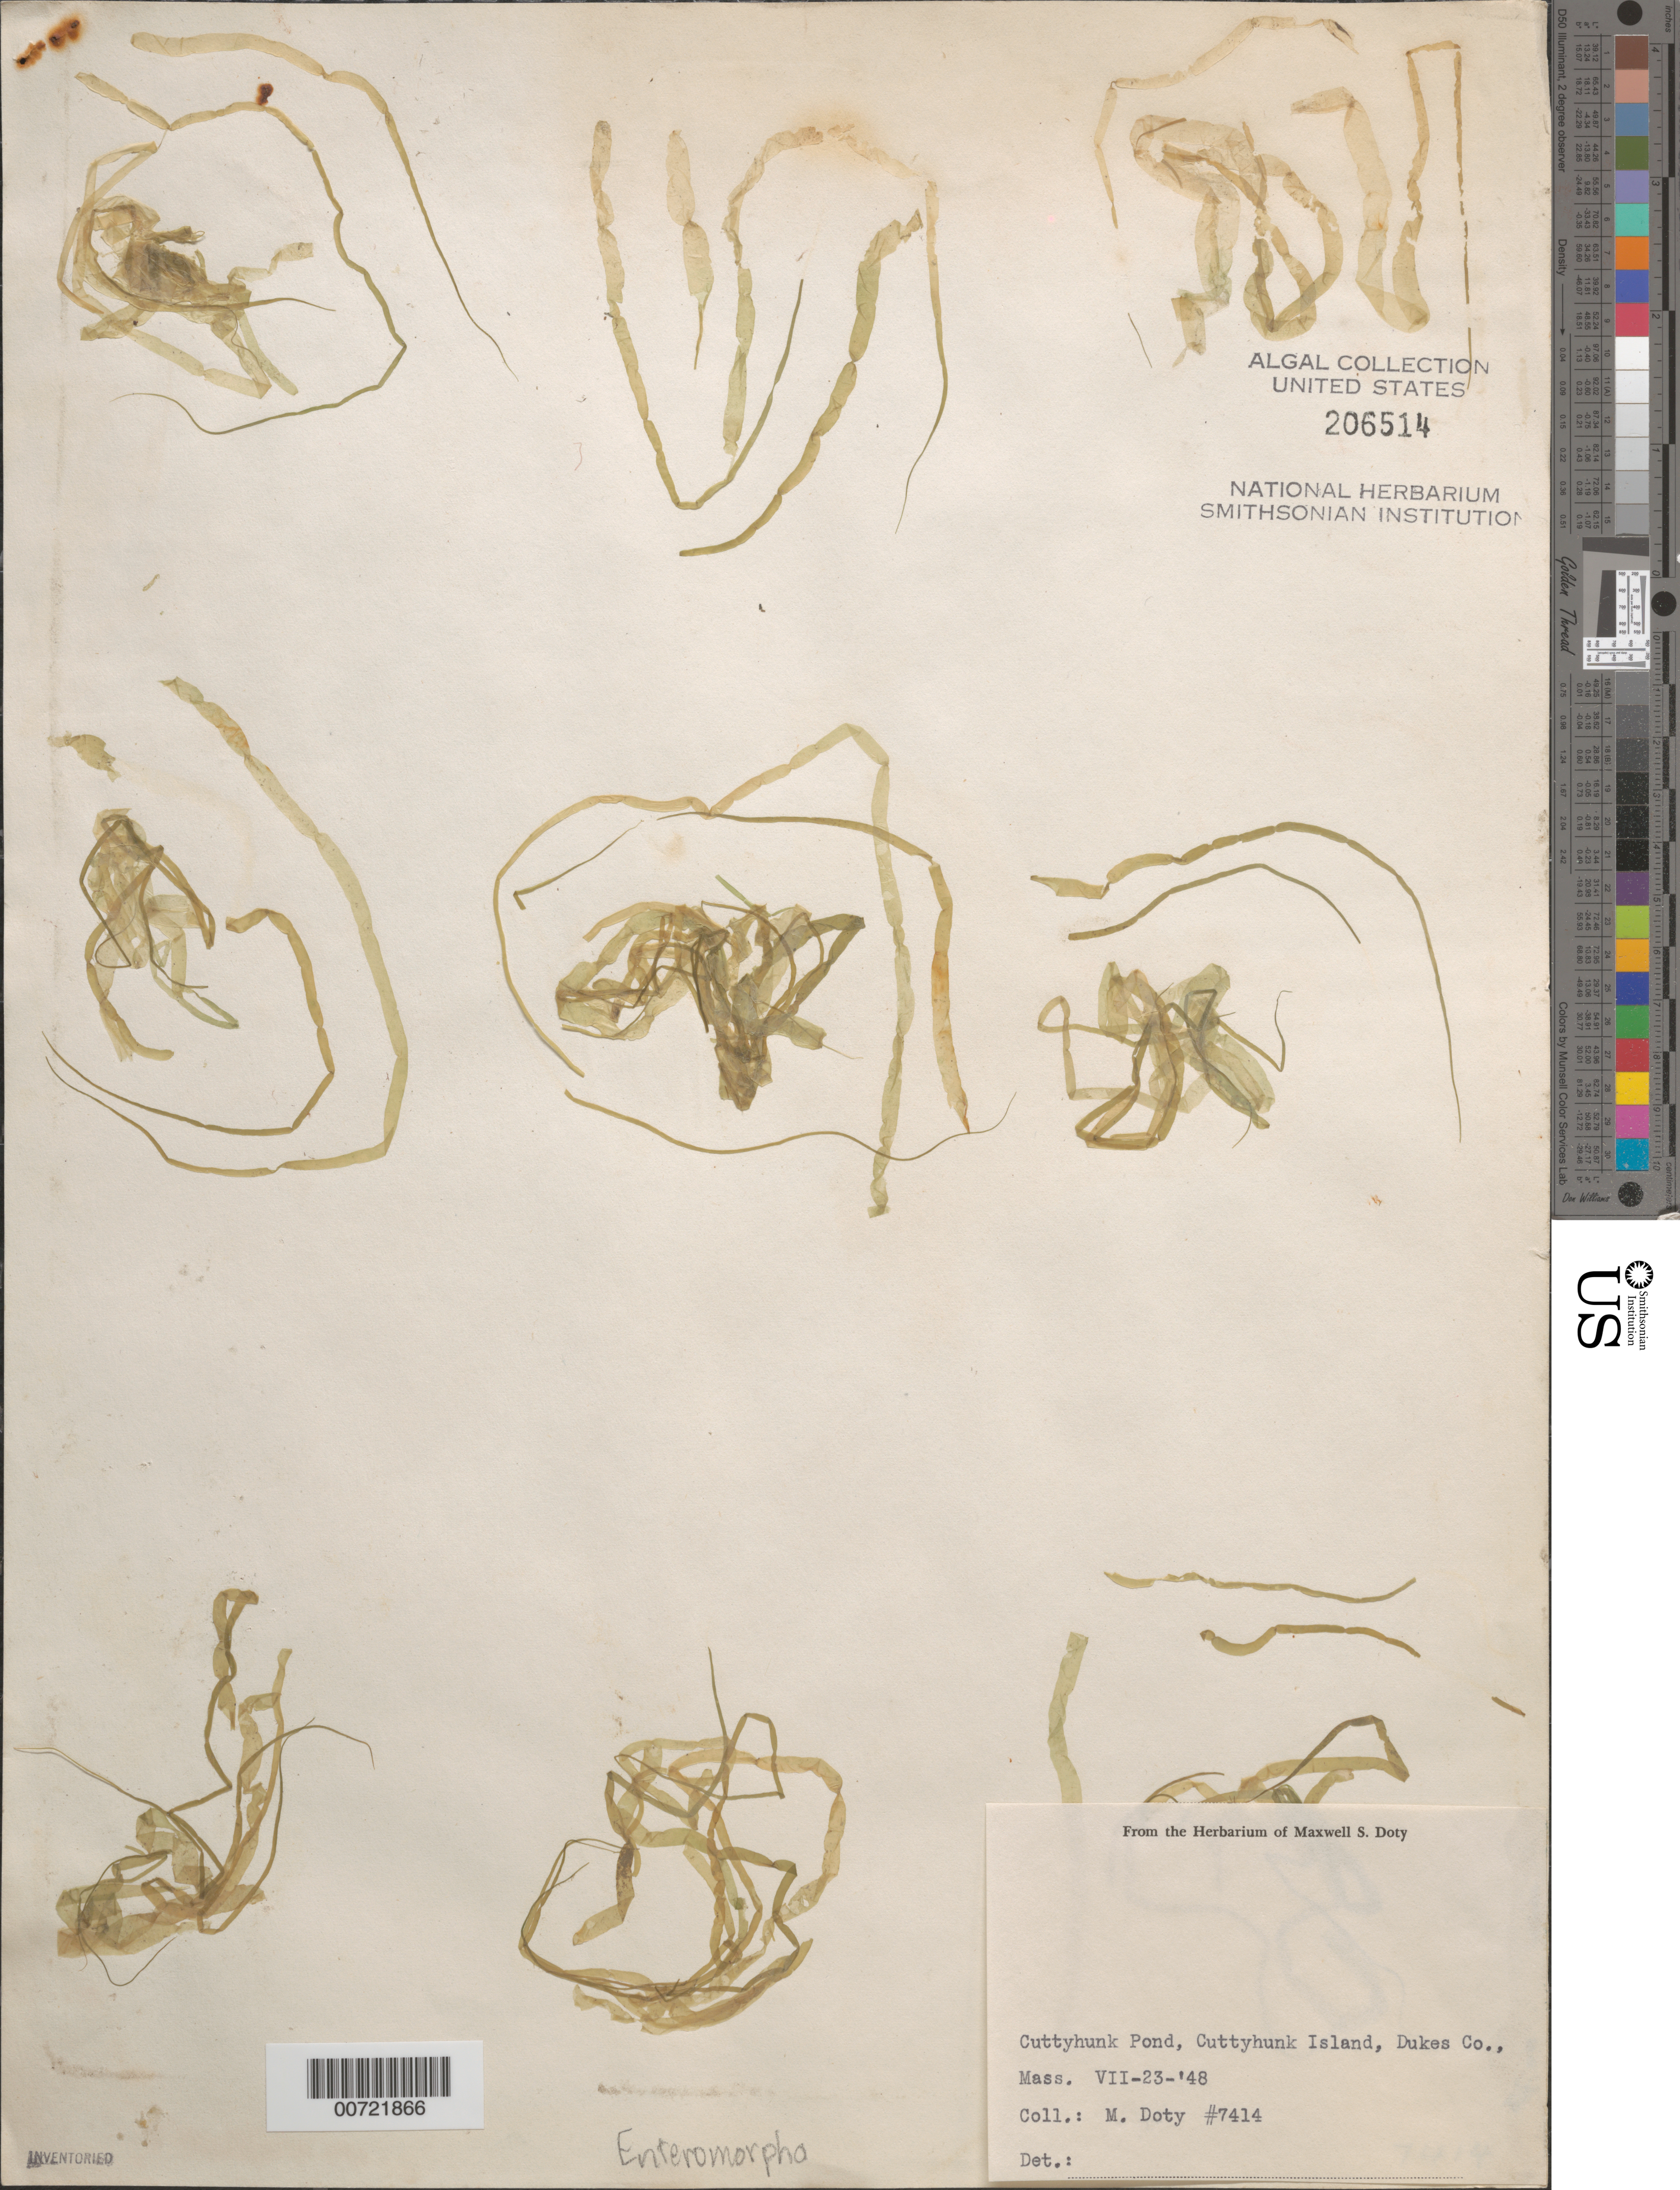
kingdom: Plantae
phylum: Chlorophyta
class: Ulvophyceae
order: Ulvales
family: Ulvaceae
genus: Ulva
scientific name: Ulva sp.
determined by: Algae name updating Project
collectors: M. S. Doty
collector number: MSD 7414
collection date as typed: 23 Jul 1948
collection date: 1948-07-23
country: United States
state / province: Massachusetts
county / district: Dukes County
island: Cuttyhunk Island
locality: Cuttyhunk Pond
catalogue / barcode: US 206514